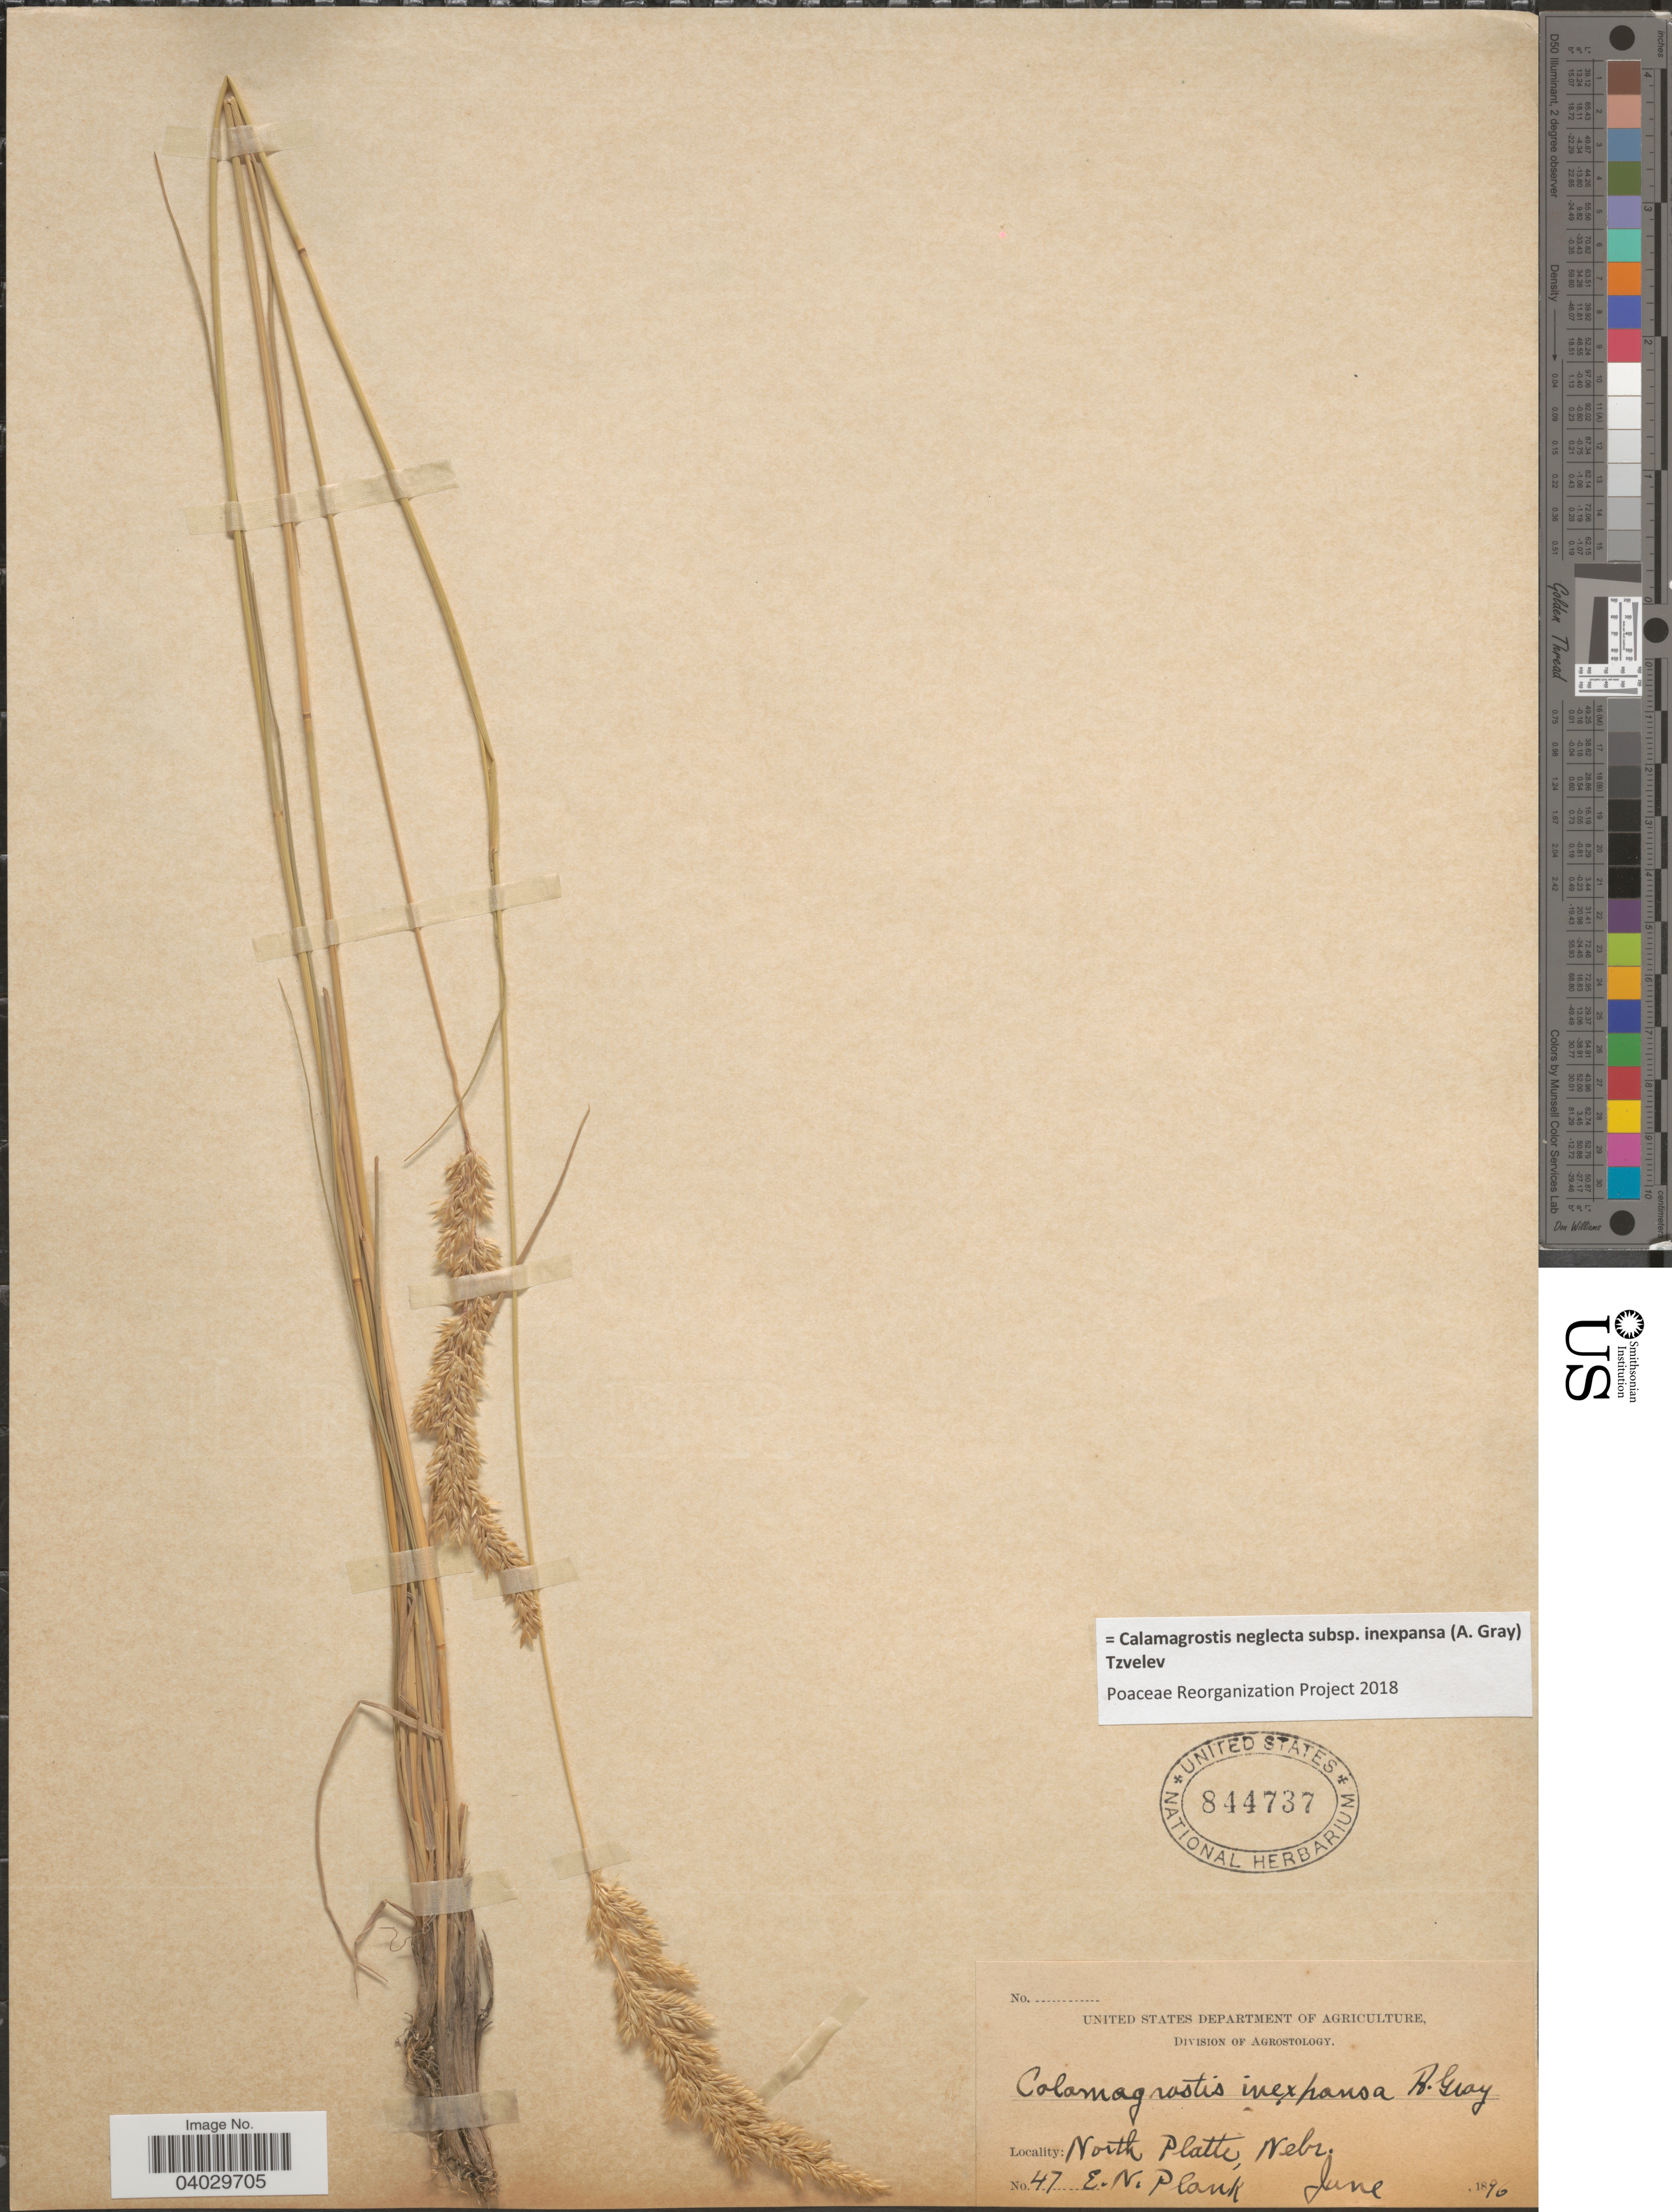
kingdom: Plantae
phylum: Tracheophyta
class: Liliopsida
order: Poales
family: Poaceae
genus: Calamagrostis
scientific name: Calamagrostis neglecta subsp. inexpansa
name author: (A. Gray) Tzvelev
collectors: E. Plank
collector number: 47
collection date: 1896-06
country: United States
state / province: Nebraska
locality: North Platte.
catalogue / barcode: US 844737